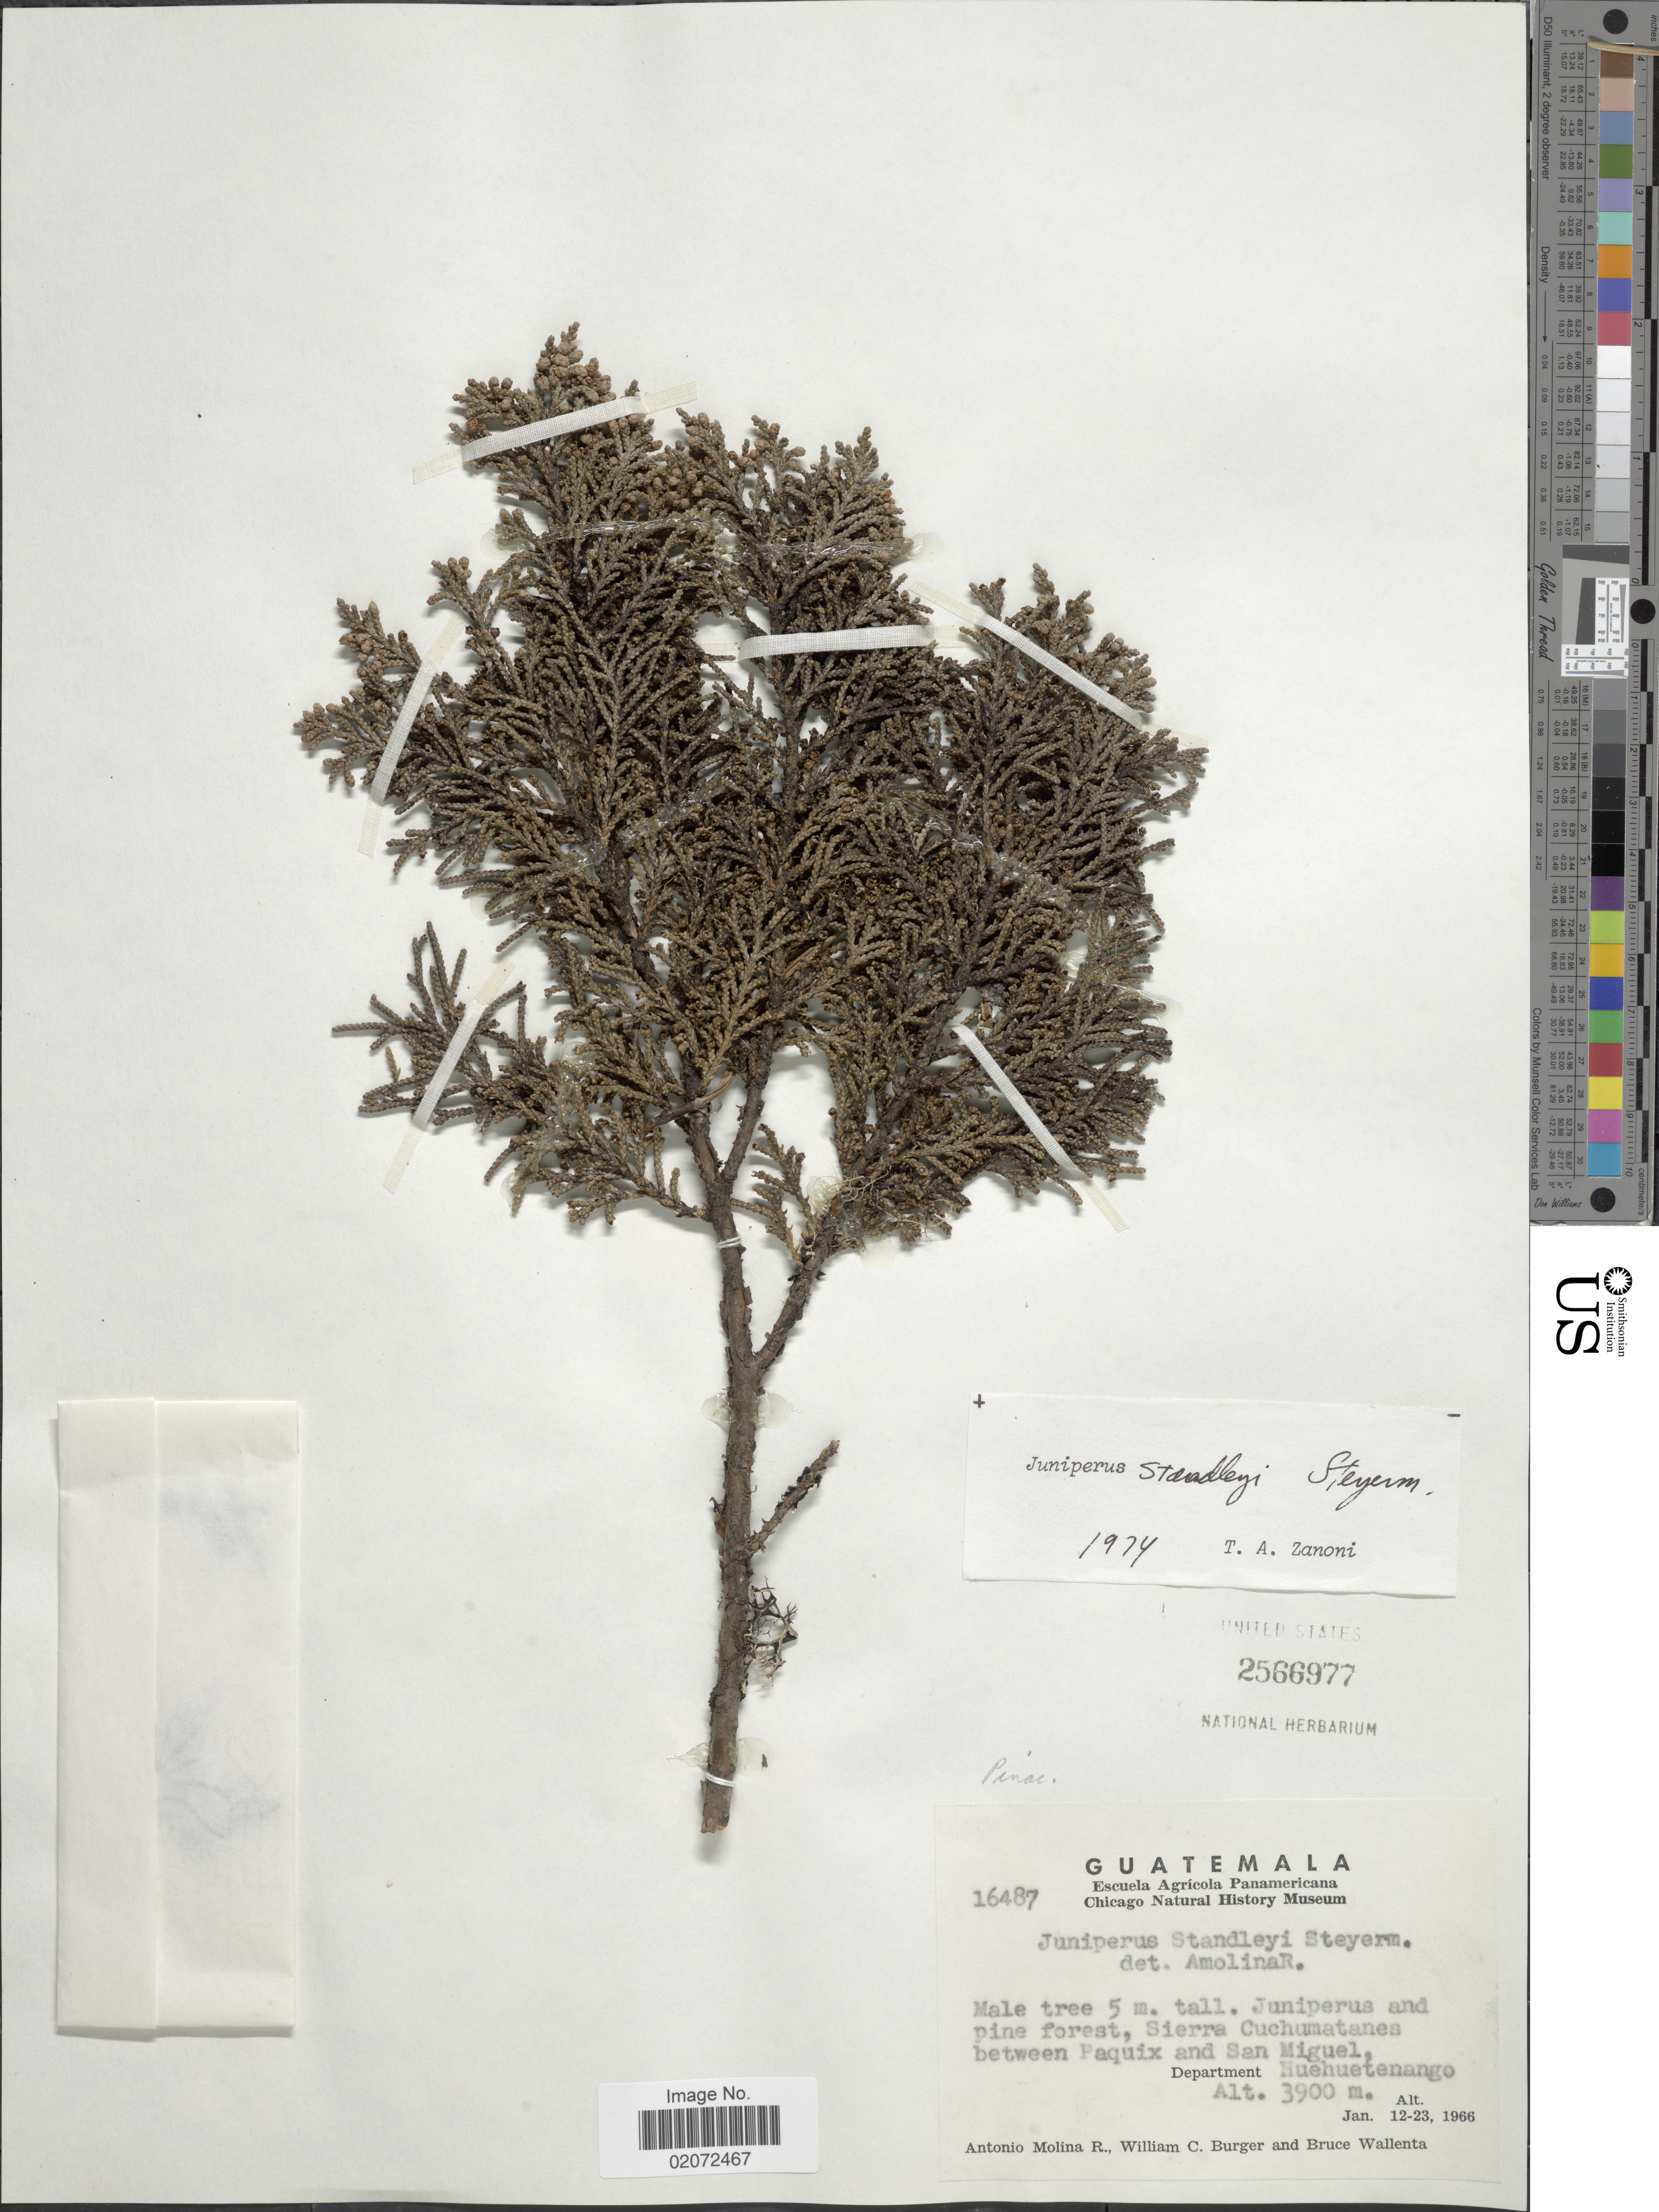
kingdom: Plantae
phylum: Tracheophyta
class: Pinopsida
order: Pinales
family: Cupressaceae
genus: Juniperus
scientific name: Juniperus standleyi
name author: Steyerm.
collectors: A. Molina R., W. Burger & B. Wallenta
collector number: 16487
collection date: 1966-01-12/1966-01-23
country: Guatemala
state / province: Huehuetenango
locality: Sierra Cuchumatanes between Paquix and San Miguel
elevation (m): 3900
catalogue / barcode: US 2566977